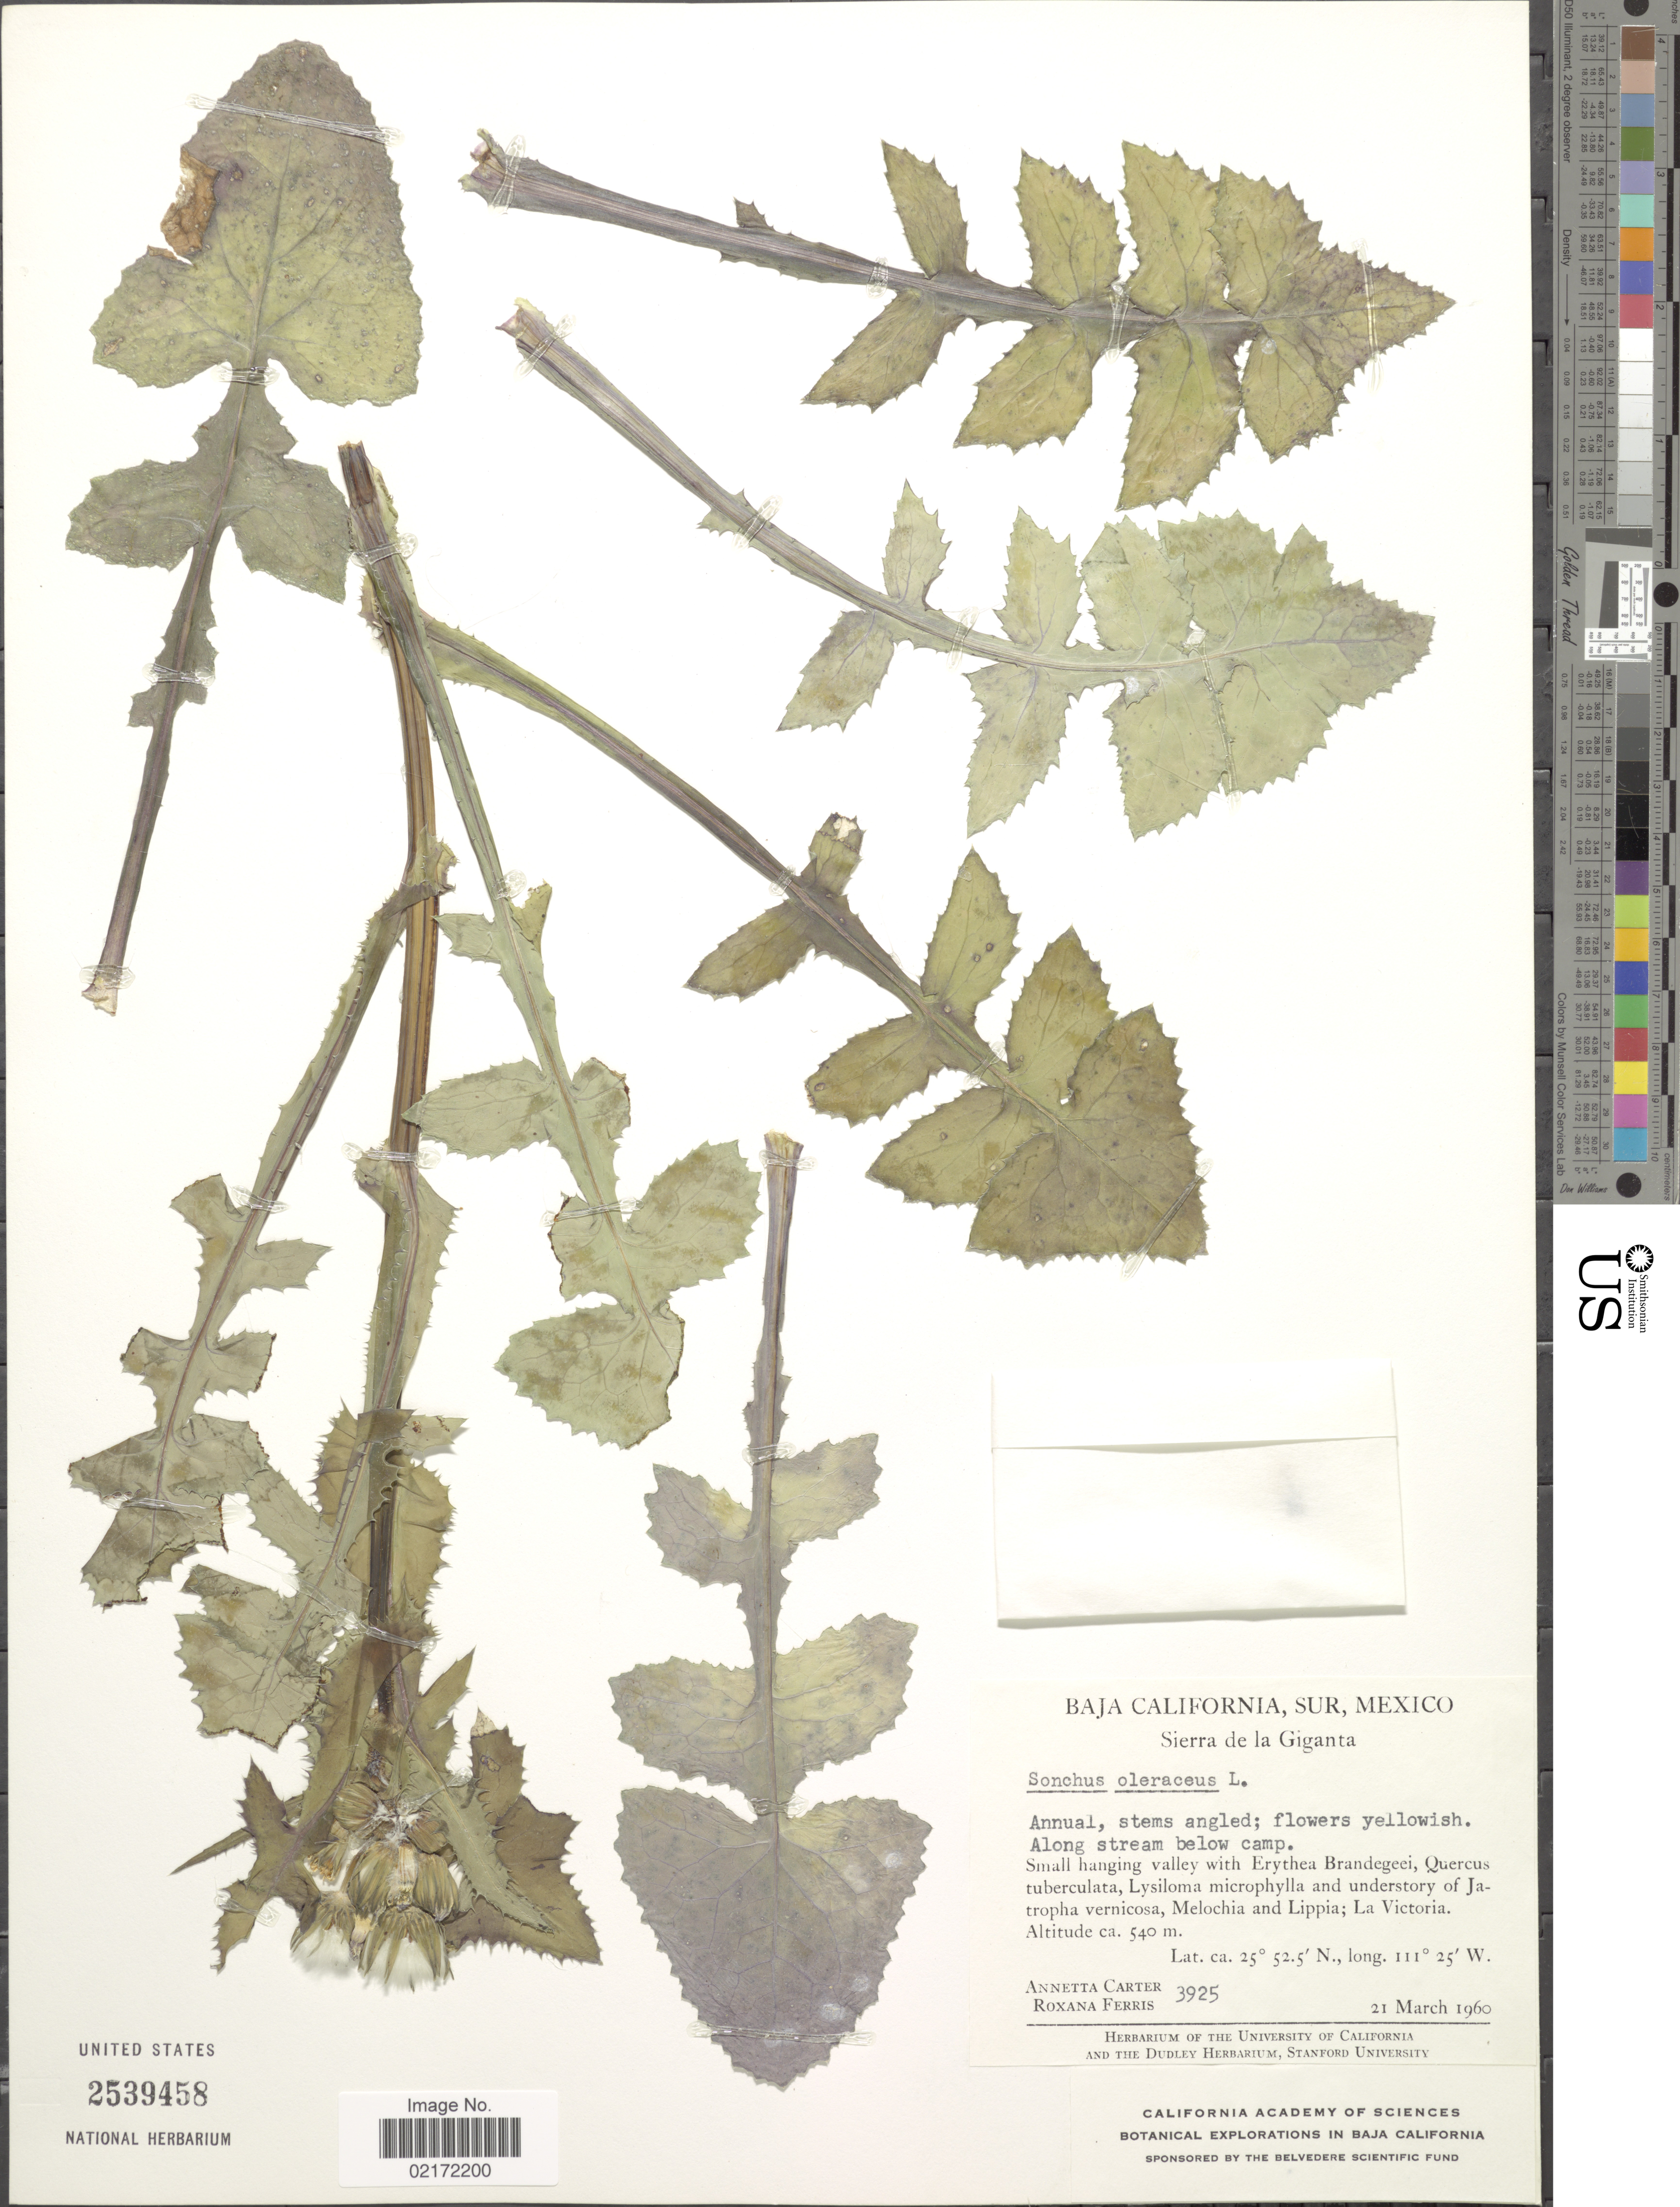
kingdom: Plantae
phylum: Tracheophyta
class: Magnoliopsida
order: Asterales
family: Asteraceae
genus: Sonchus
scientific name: Sonchus oleraceus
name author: L.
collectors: A. Carter & R. S. Ferris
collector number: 3925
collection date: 1960-03-21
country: Mexico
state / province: Baja California Sur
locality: Baja California, Sur, Mexico. Sierra de la Giganta.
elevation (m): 540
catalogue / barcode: US 2539458